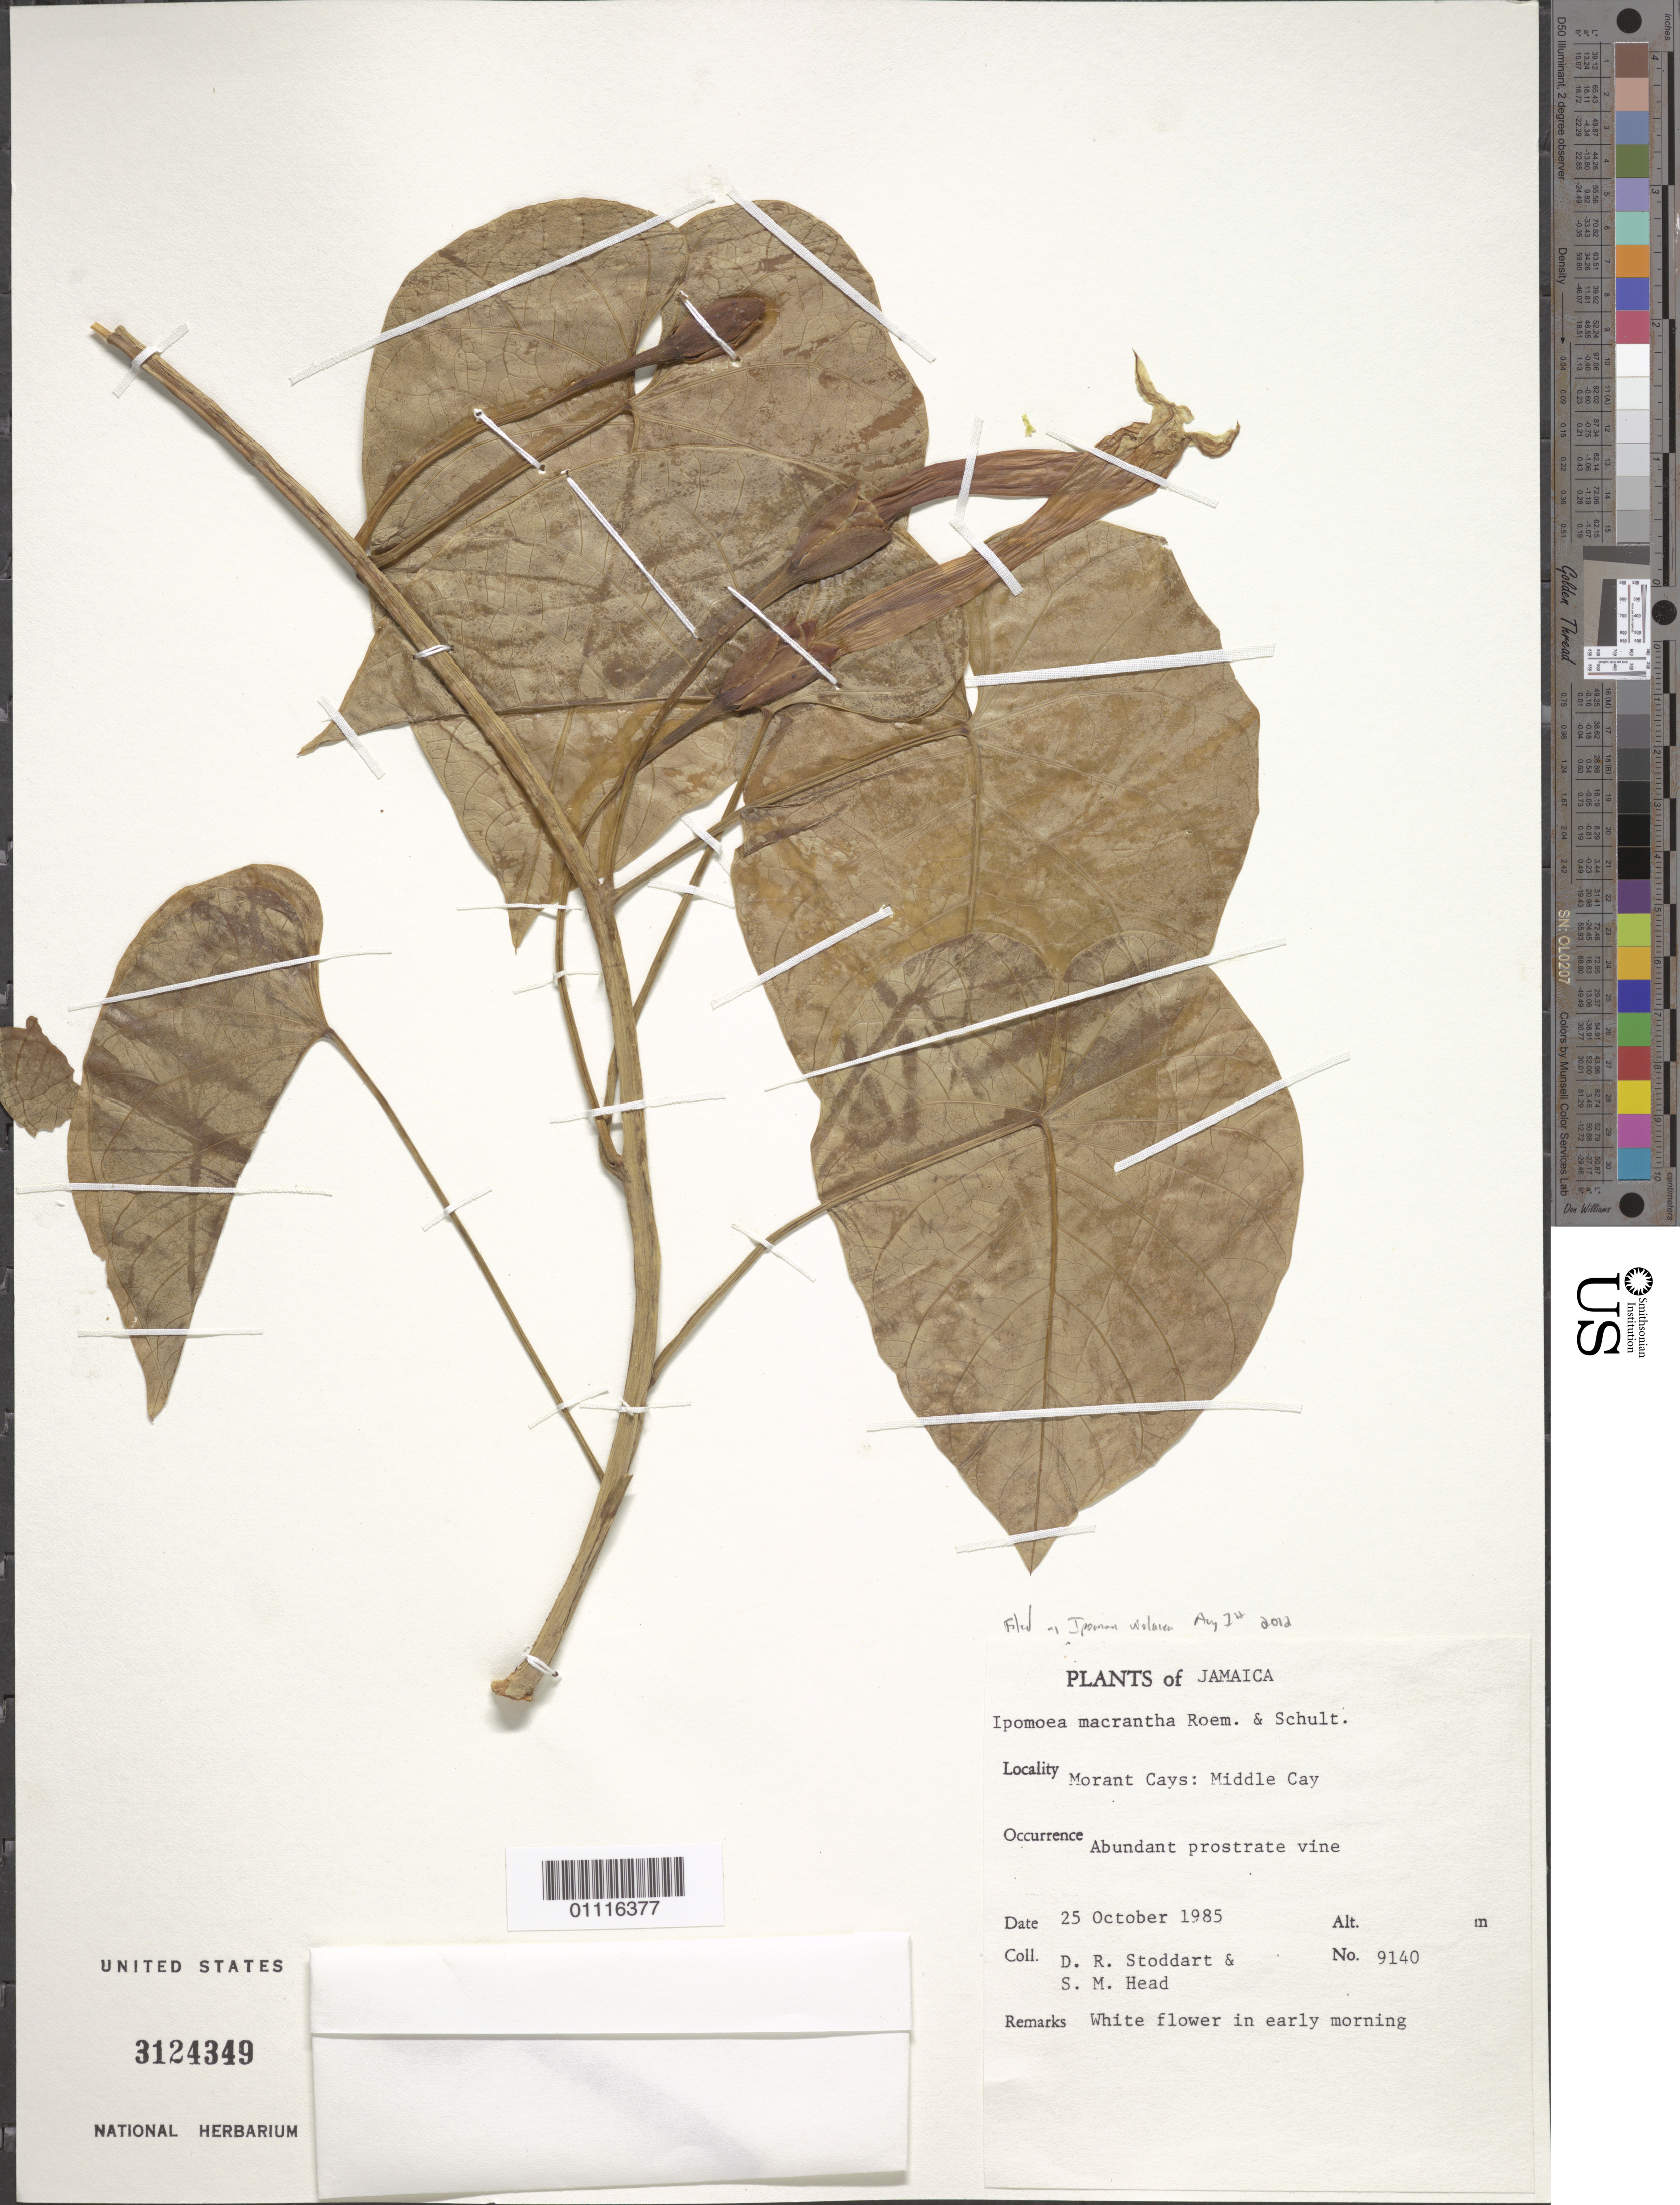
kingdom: Plantae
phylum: Tracheophyta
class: Magnoliopsida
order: Solanales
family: Convolvulaceae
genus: Ipomoea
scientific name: Ipomoea violacea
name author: L.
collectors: D. R. Stoddart & S. Head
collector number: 9140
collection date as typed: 25 Oct 1985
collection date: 1985-10-25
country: Jamaica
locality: Morant Cays: Middle Cay.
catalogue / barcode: US 3124349